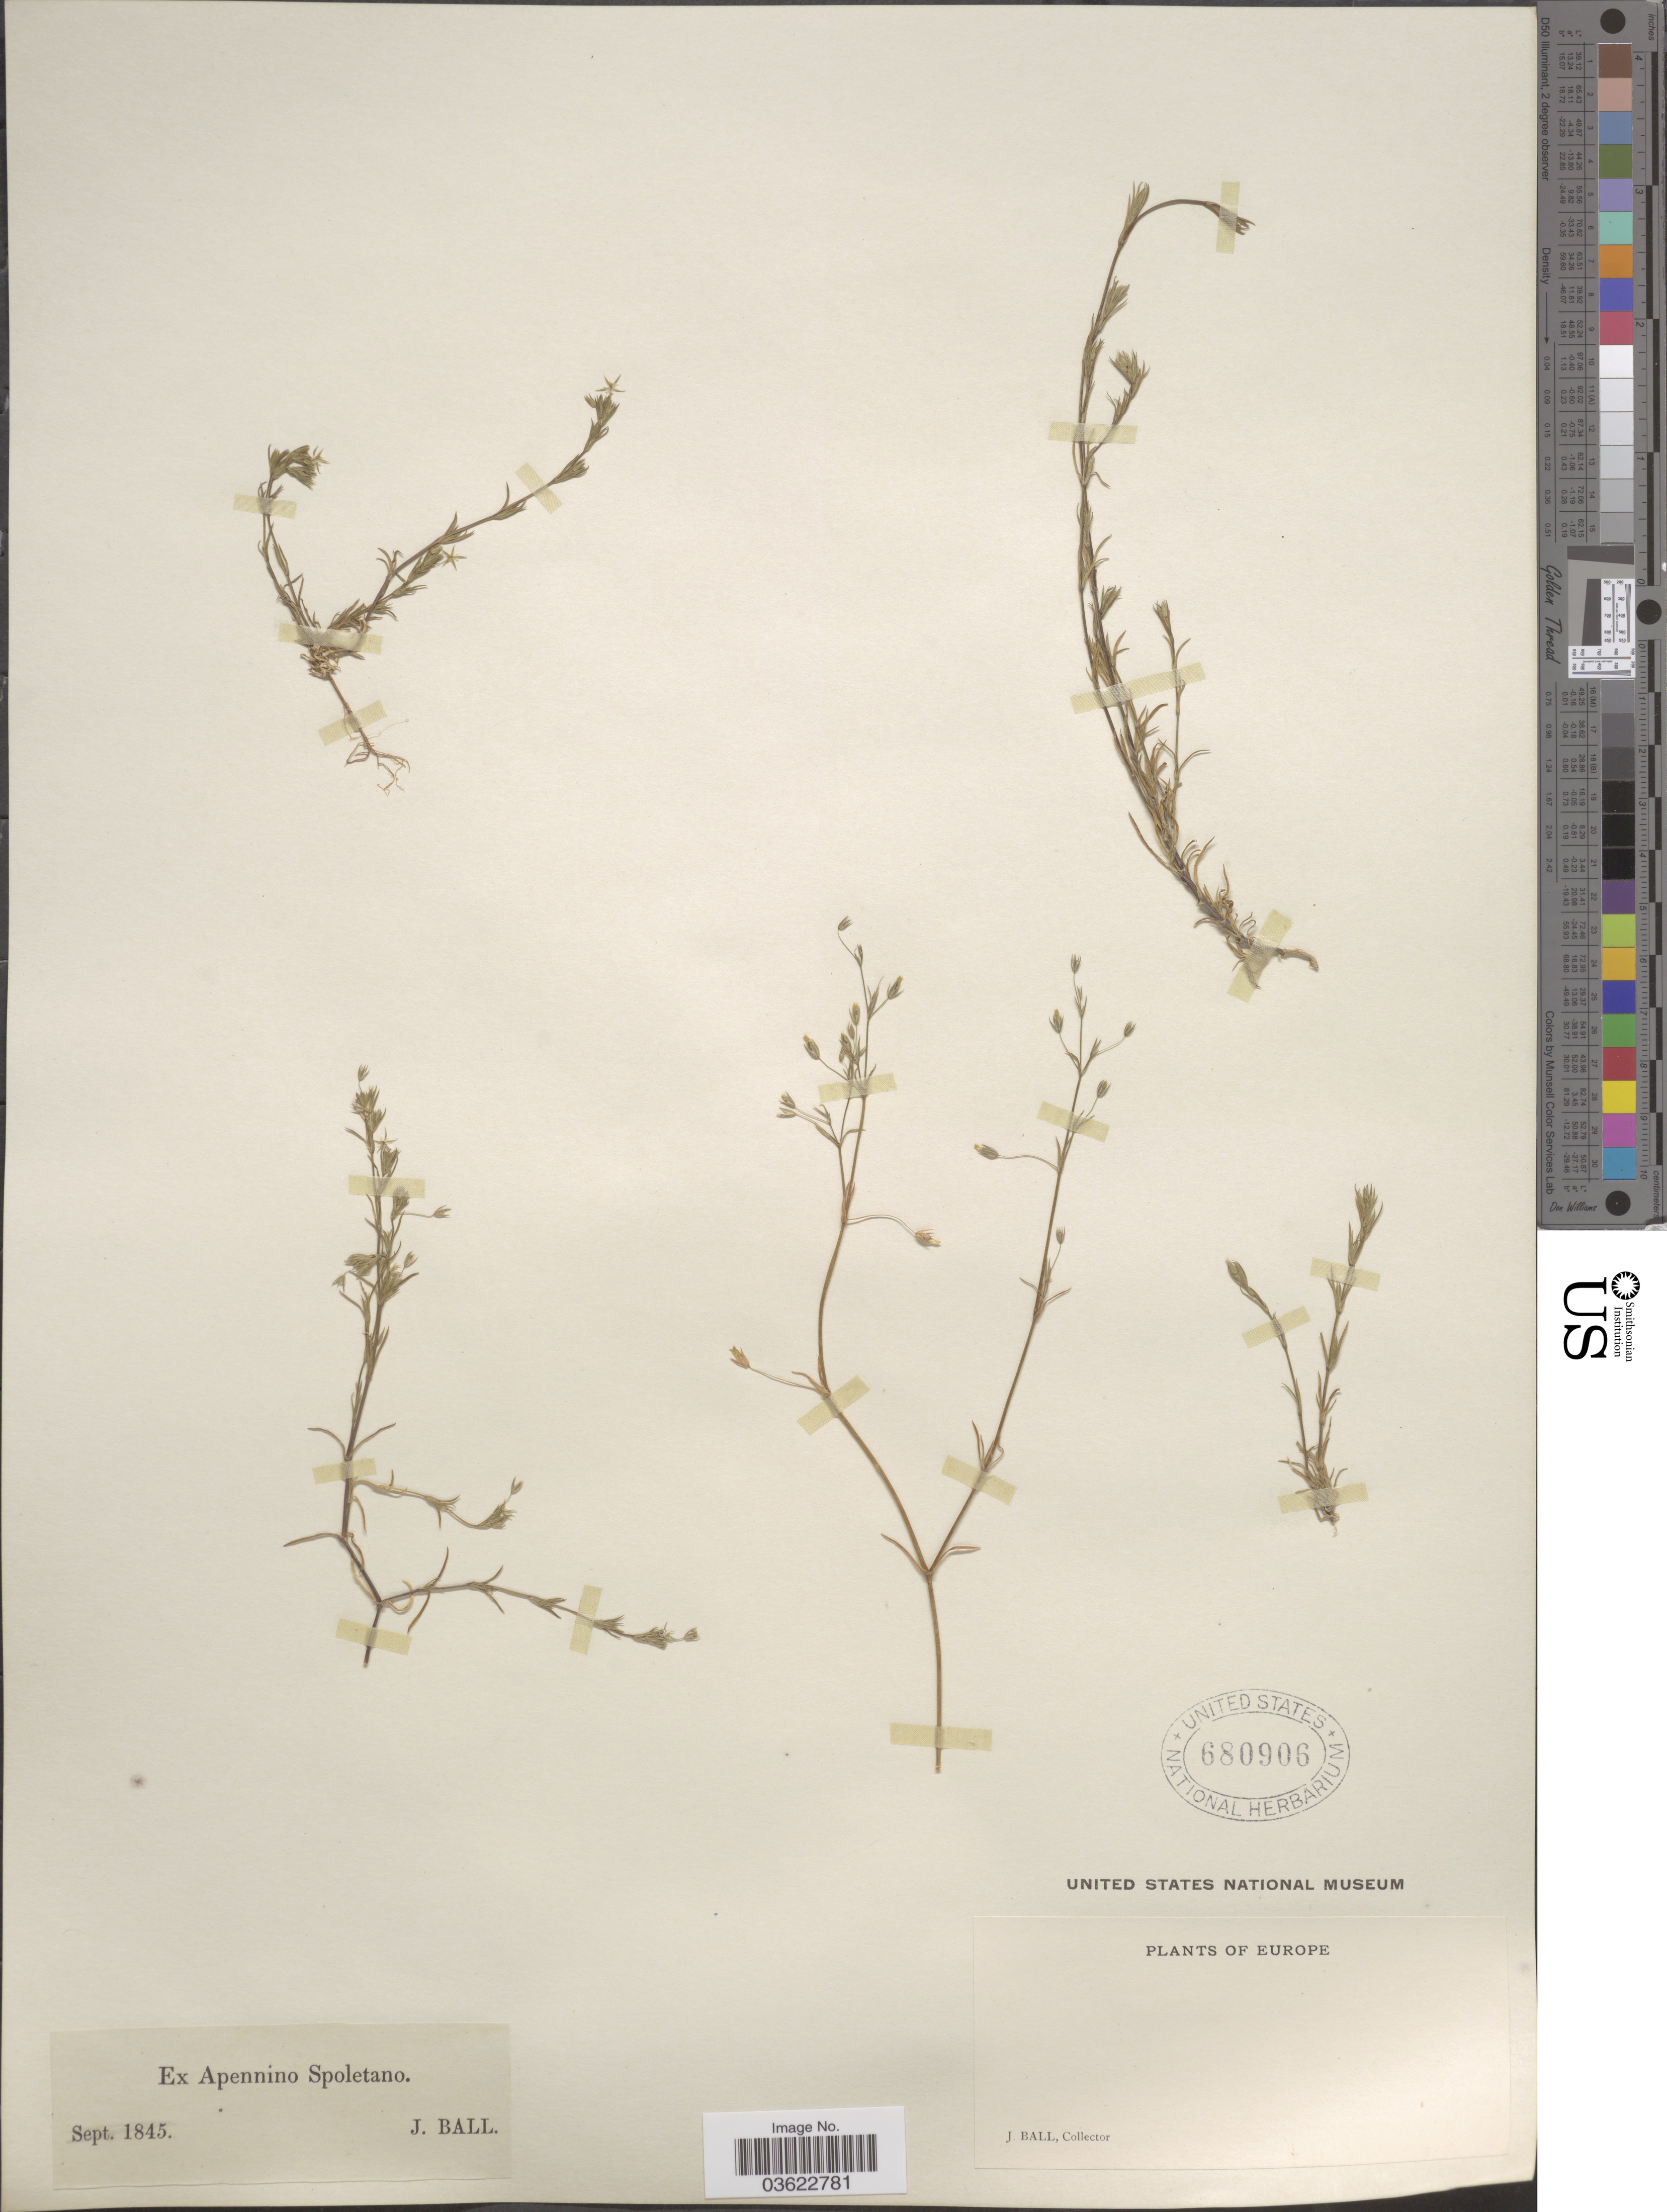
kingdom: Plantae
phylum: Tracheophyta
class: Magnoliopsida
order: Caryophyllales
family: Caryophyllaceae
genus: Arenaria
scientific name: Arenaria sp.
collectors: J. Ball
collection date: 1845-09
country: Italy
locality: Ex Apennino Spoletano. Europe.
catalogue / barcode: US 680906